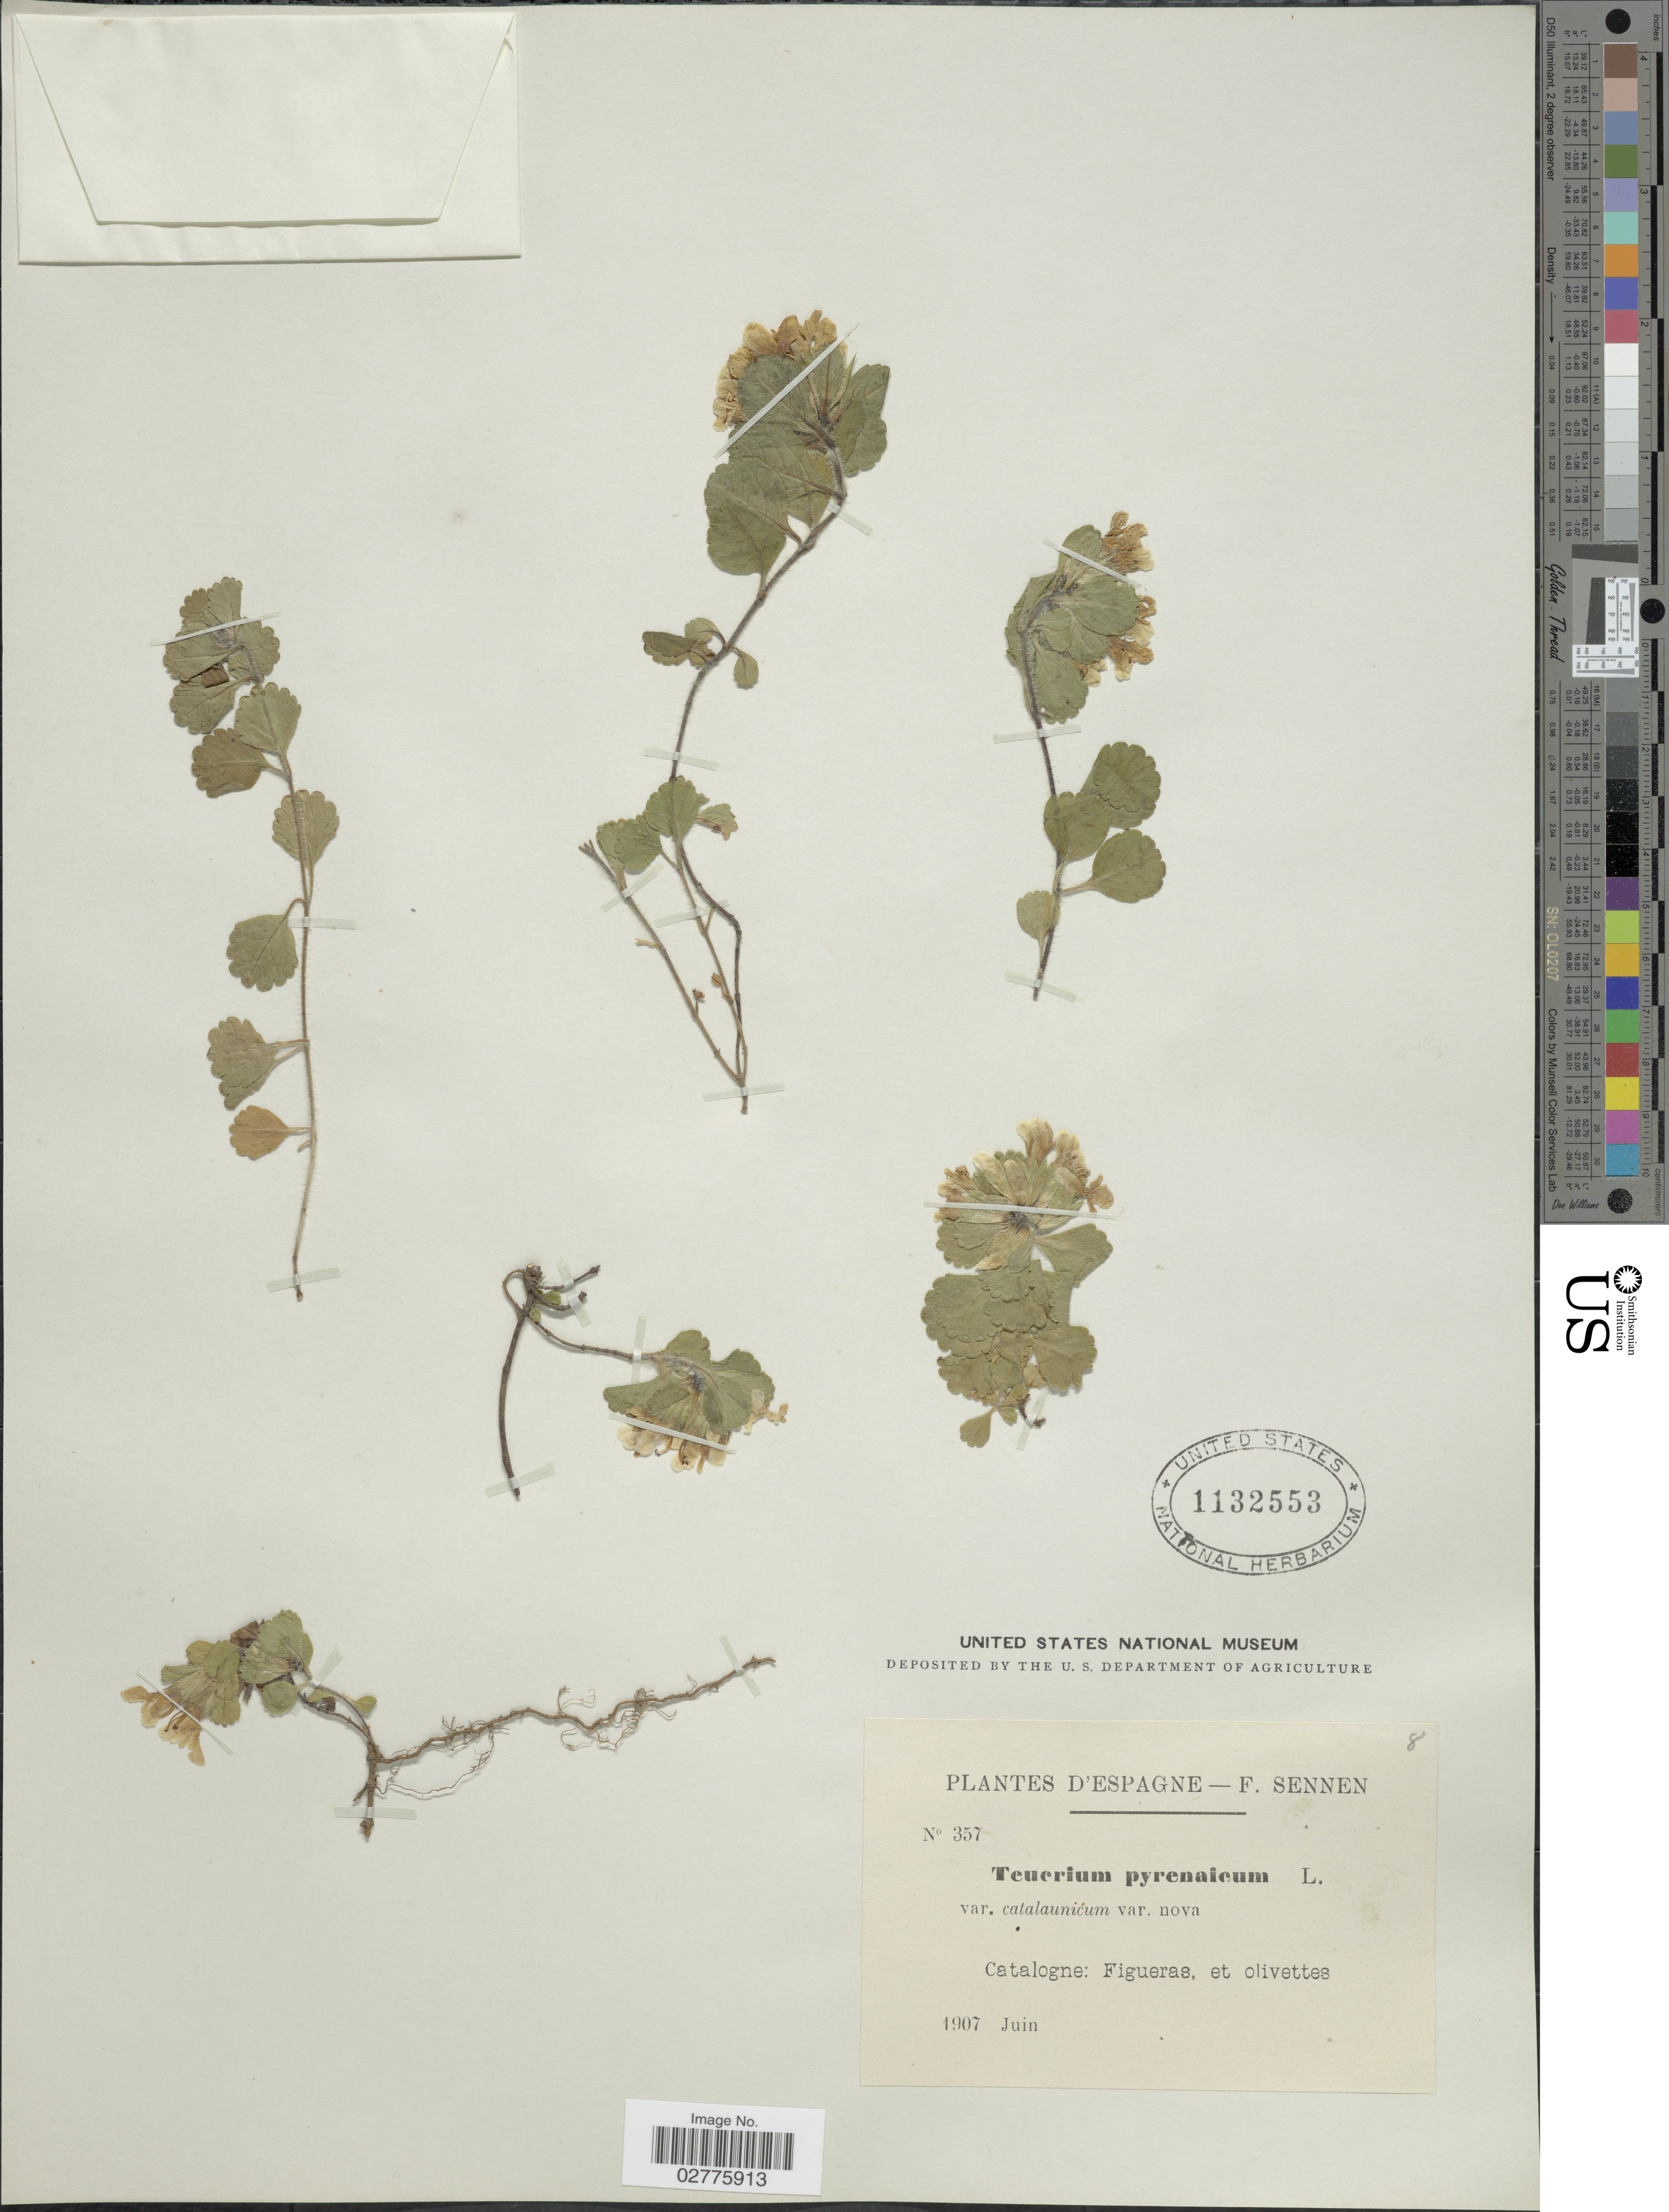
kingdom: Plantae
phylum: Tracheophyta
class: Magnoliopsida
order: Lamiales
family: Lamiaceae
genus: Teucrium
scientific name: Teucrium pyrenaicum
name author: L.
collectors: E. Sennen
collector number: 357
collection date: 1907-06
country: Spain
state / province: Catalunya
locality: D'Espagne. Catalogne: Figueras, et olivettes.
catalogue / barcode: US 1132553